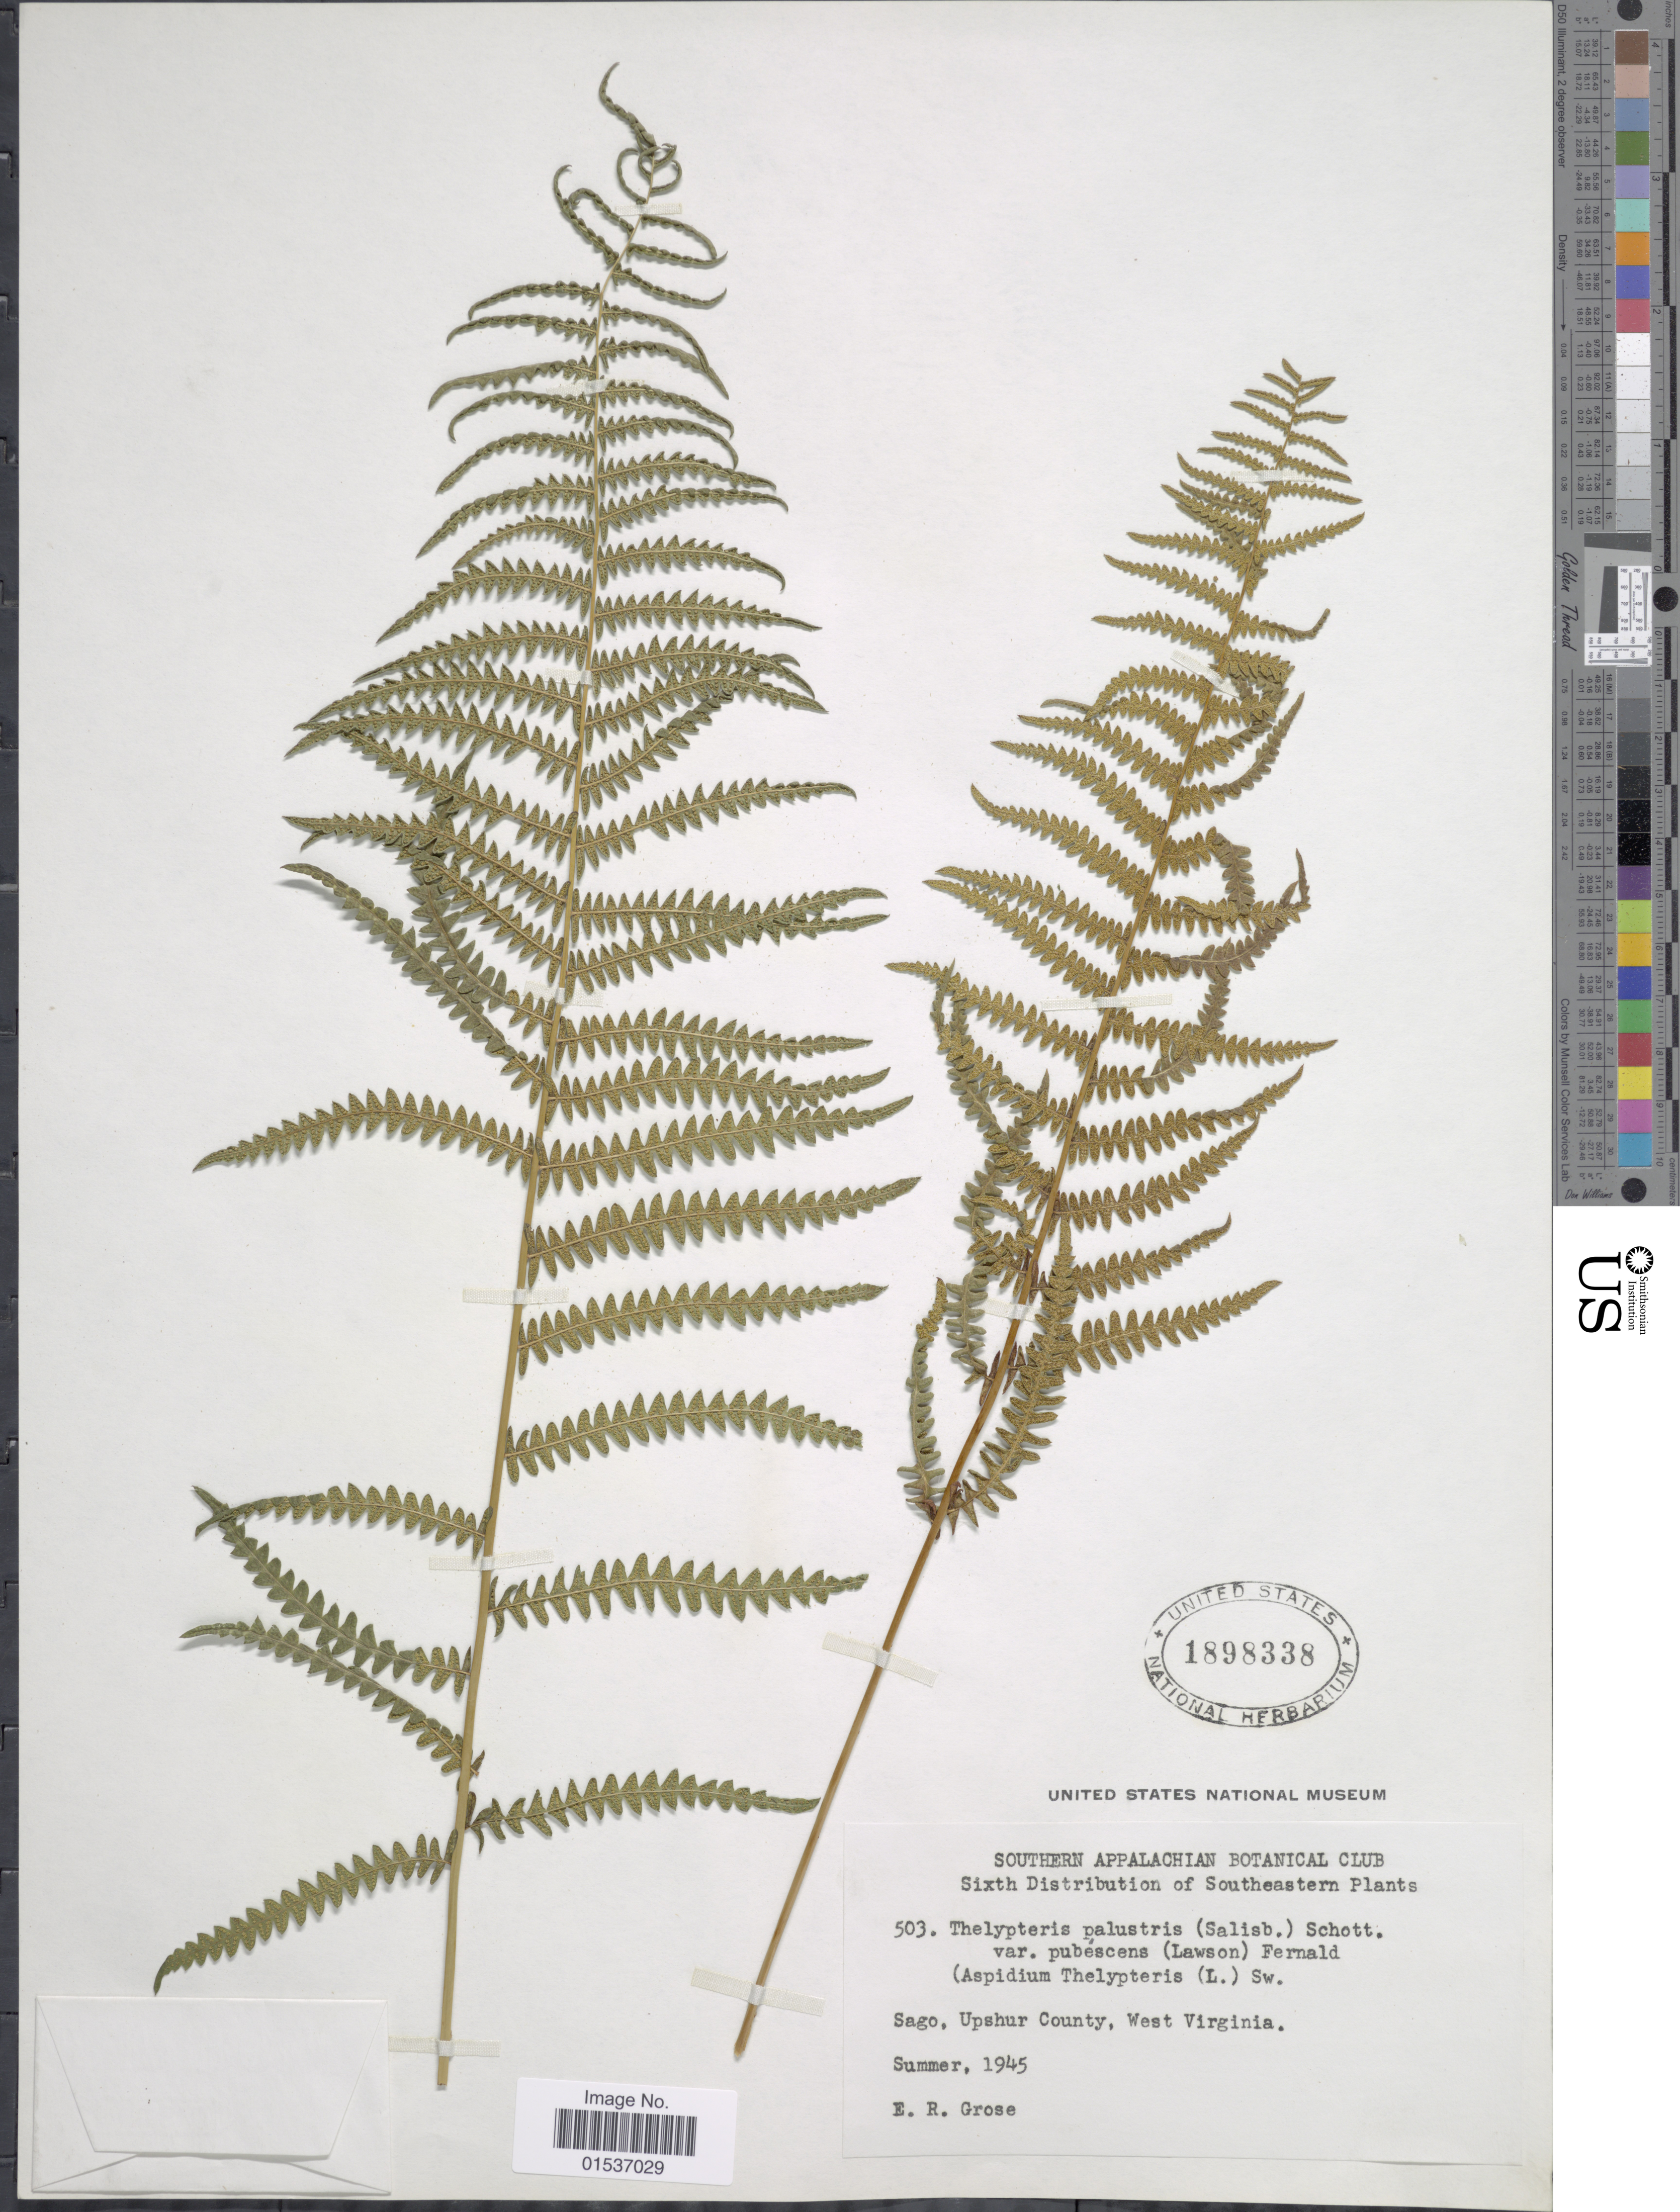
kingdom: Plantae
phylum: Tracheophyta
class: Polypodiopsida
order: Polypodiales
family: Thelypteridaceae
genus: Thelypteris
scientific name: Thelypteris palustris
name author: (Salisb.) Schott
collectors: E. Grose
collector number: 503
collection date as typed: Summer, 1945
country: United States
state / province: West Virginia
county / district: Upshur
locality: Sago, Upshur County, West Virginia.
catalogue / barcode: US 1898338